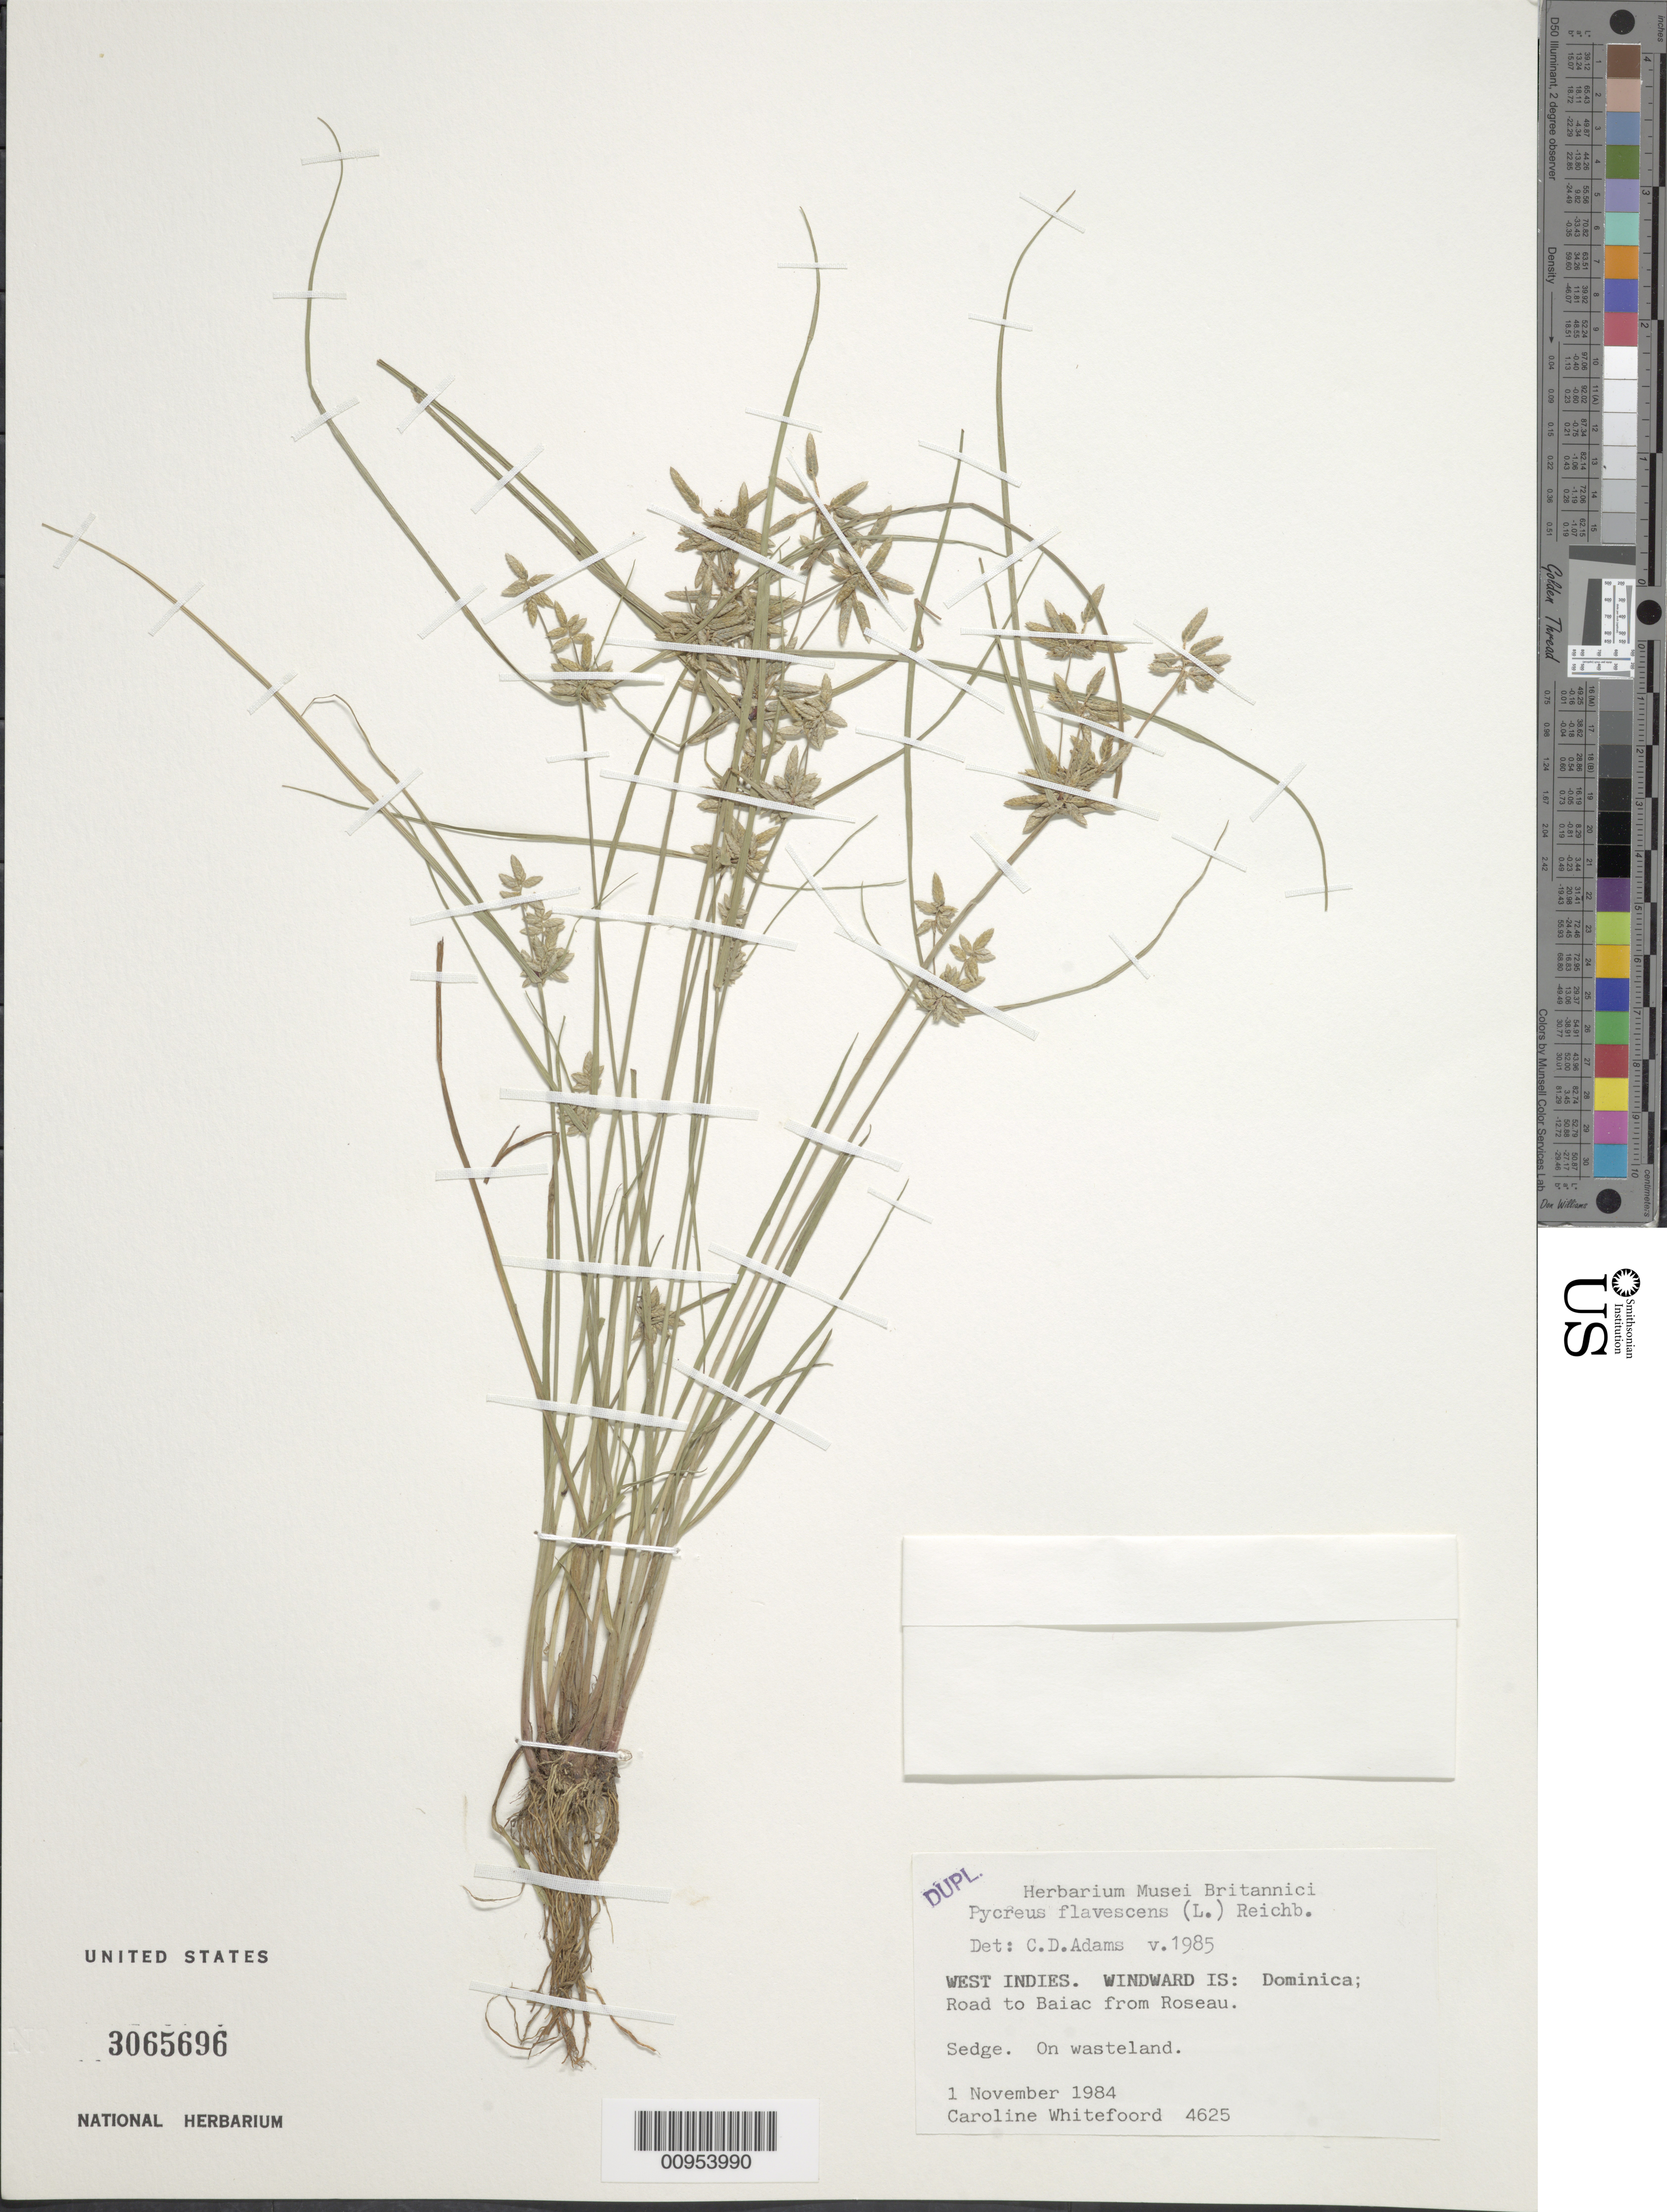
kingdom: Plantae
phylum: Tracheophyta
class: Liliopsida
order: Poales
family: Cyperaceae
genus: Cyperus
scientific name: Cyperus flavescens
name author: L.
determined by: Adams, C. D.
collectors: C. Whitefoord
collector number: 4625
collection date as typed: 01 Nov 1984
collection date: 1984-11-01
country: Dominica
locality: Road to Baiac from Roseau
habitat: On wasteland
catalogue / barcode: US 3065696